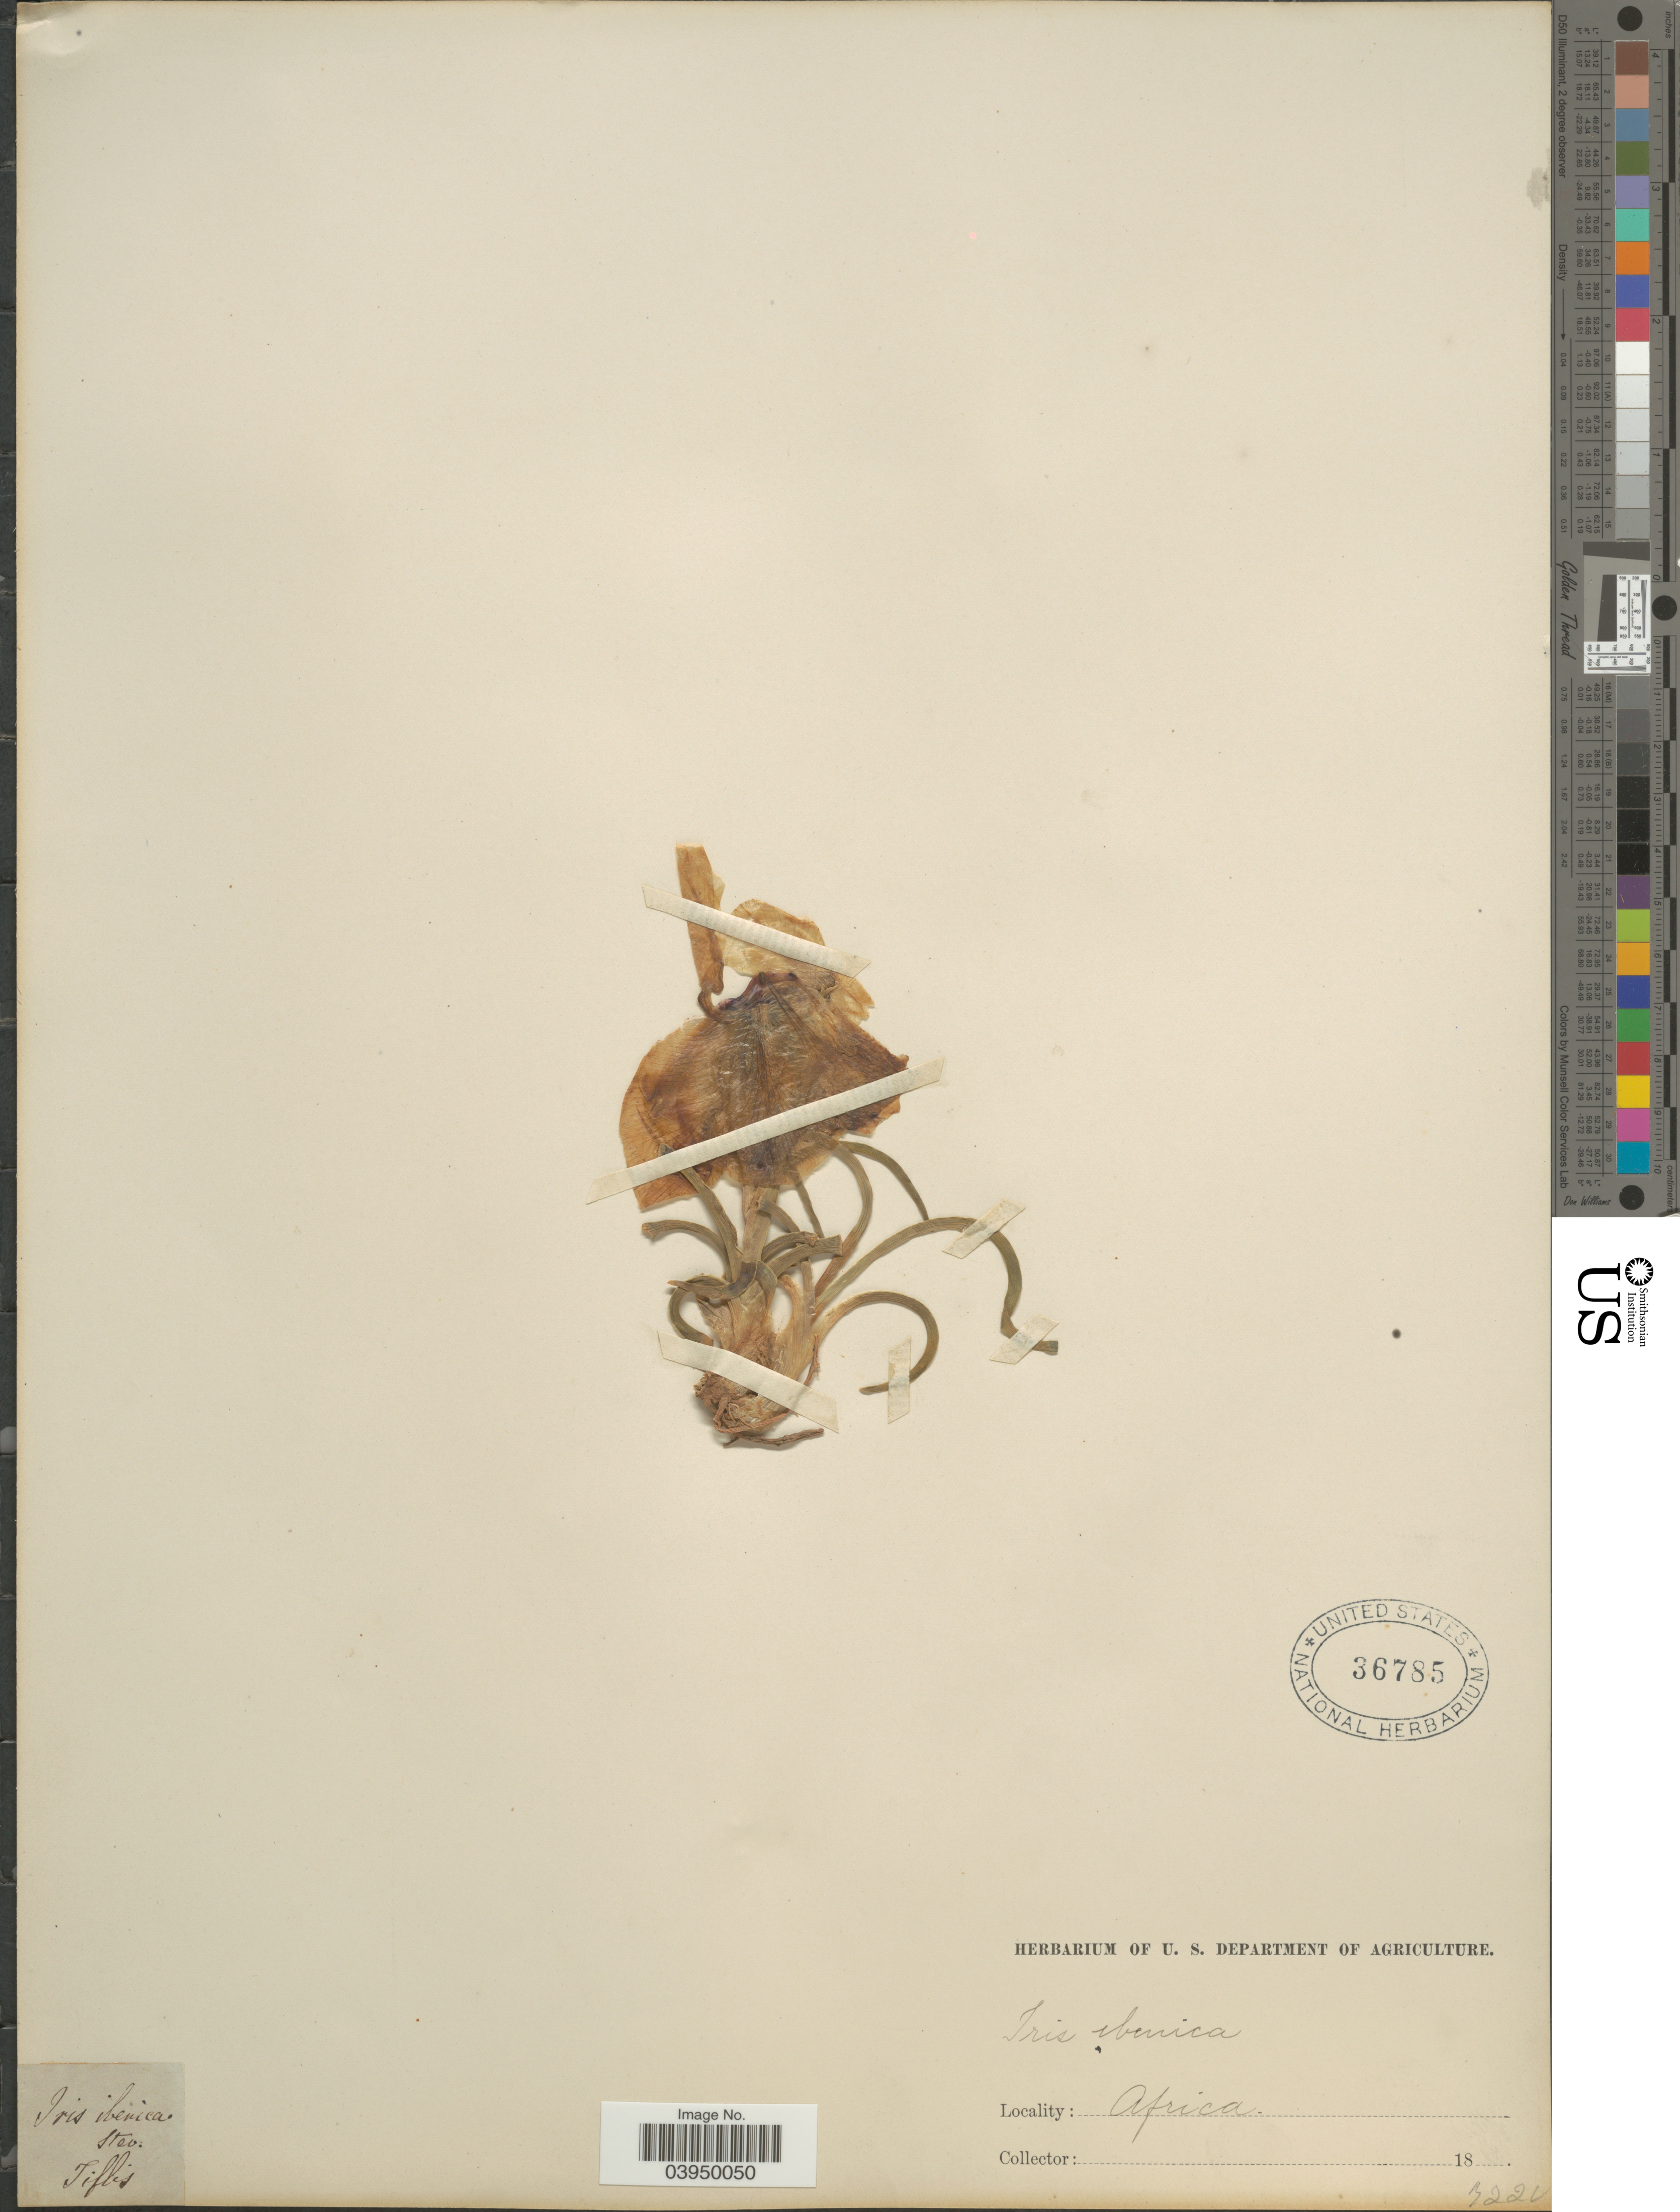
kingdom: Plantae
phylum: Tracheophyta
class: Liliopsida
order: Asparagales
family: Iridaceae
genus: Iris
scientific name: Iris iberica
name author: Steven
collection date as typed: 18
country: Georgia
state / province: Tbilisi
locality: Tiflis.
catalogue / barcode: US 36785